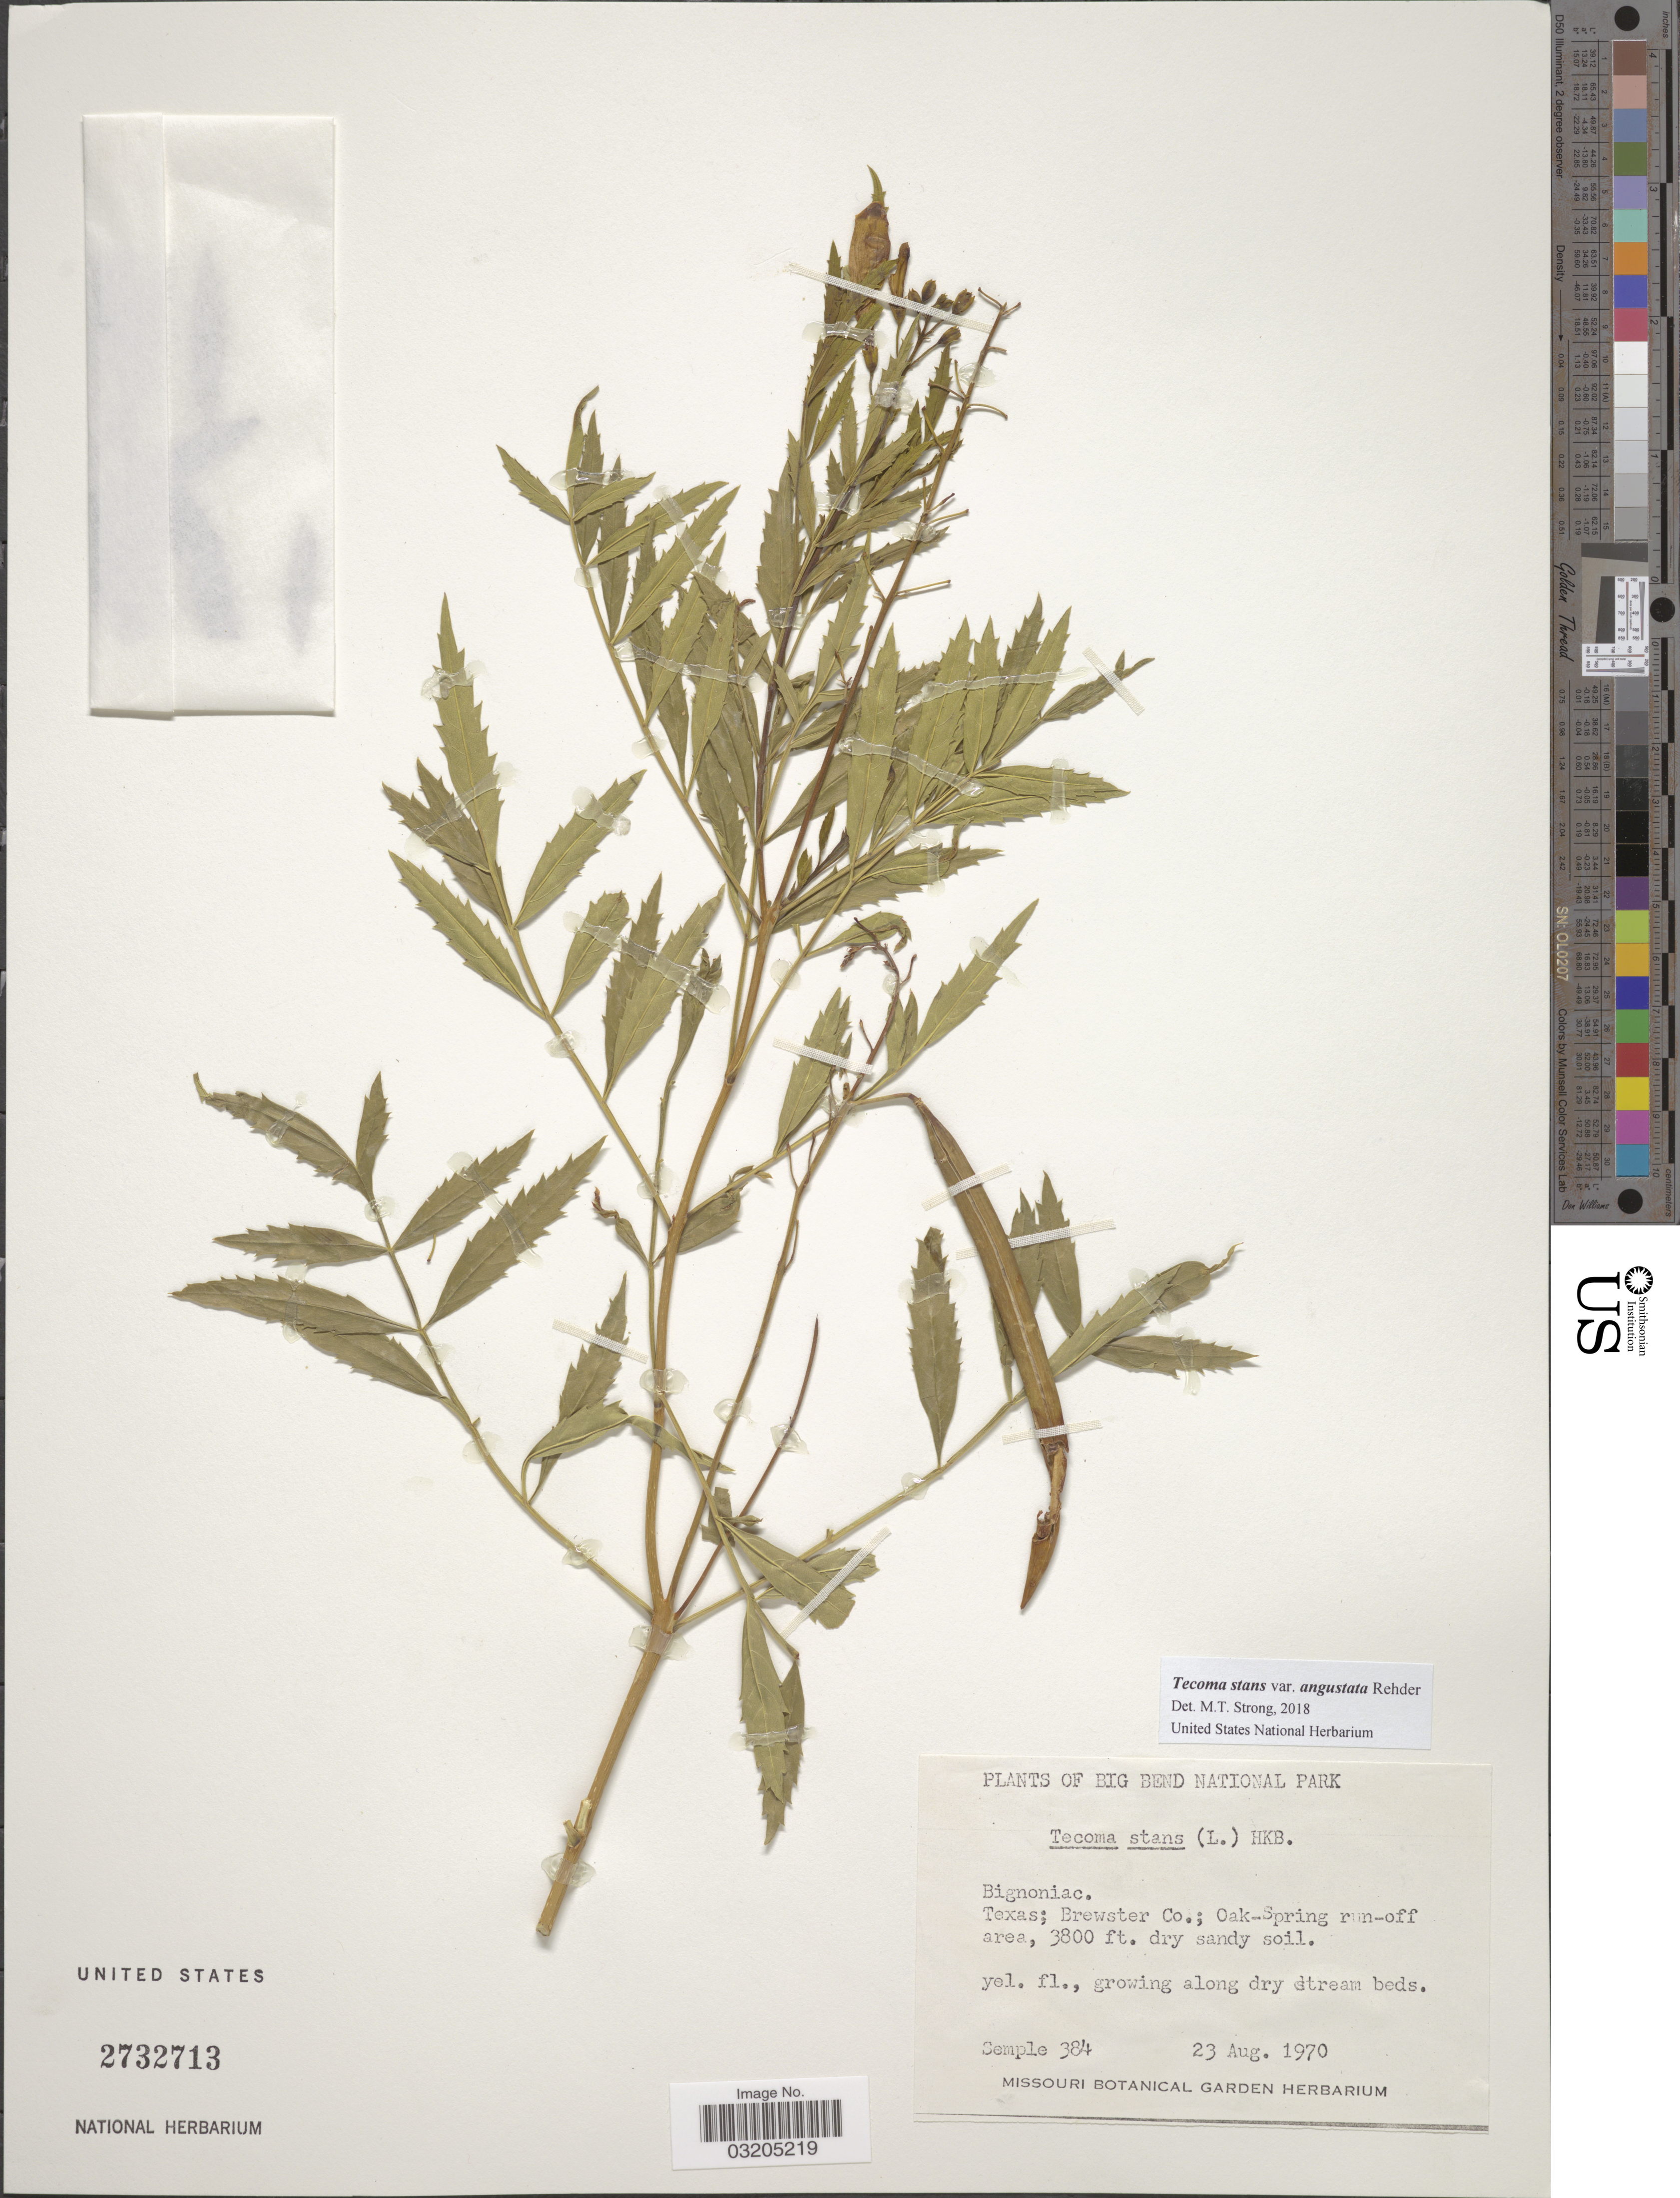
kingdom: Plantae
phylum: Tracheophyta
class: Magnoliopsida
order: Lamiales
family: Bignoniaceae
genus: Tecoma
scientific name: Tecoma stans var. angustata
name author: Rehder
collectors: Semple, --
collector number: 384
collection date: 1970-08-23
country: United States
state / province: Texas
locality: Big Bend National Park. Brewster Co.; Oak-Spring run-off area.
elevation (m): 1158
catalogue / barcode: US 2732713